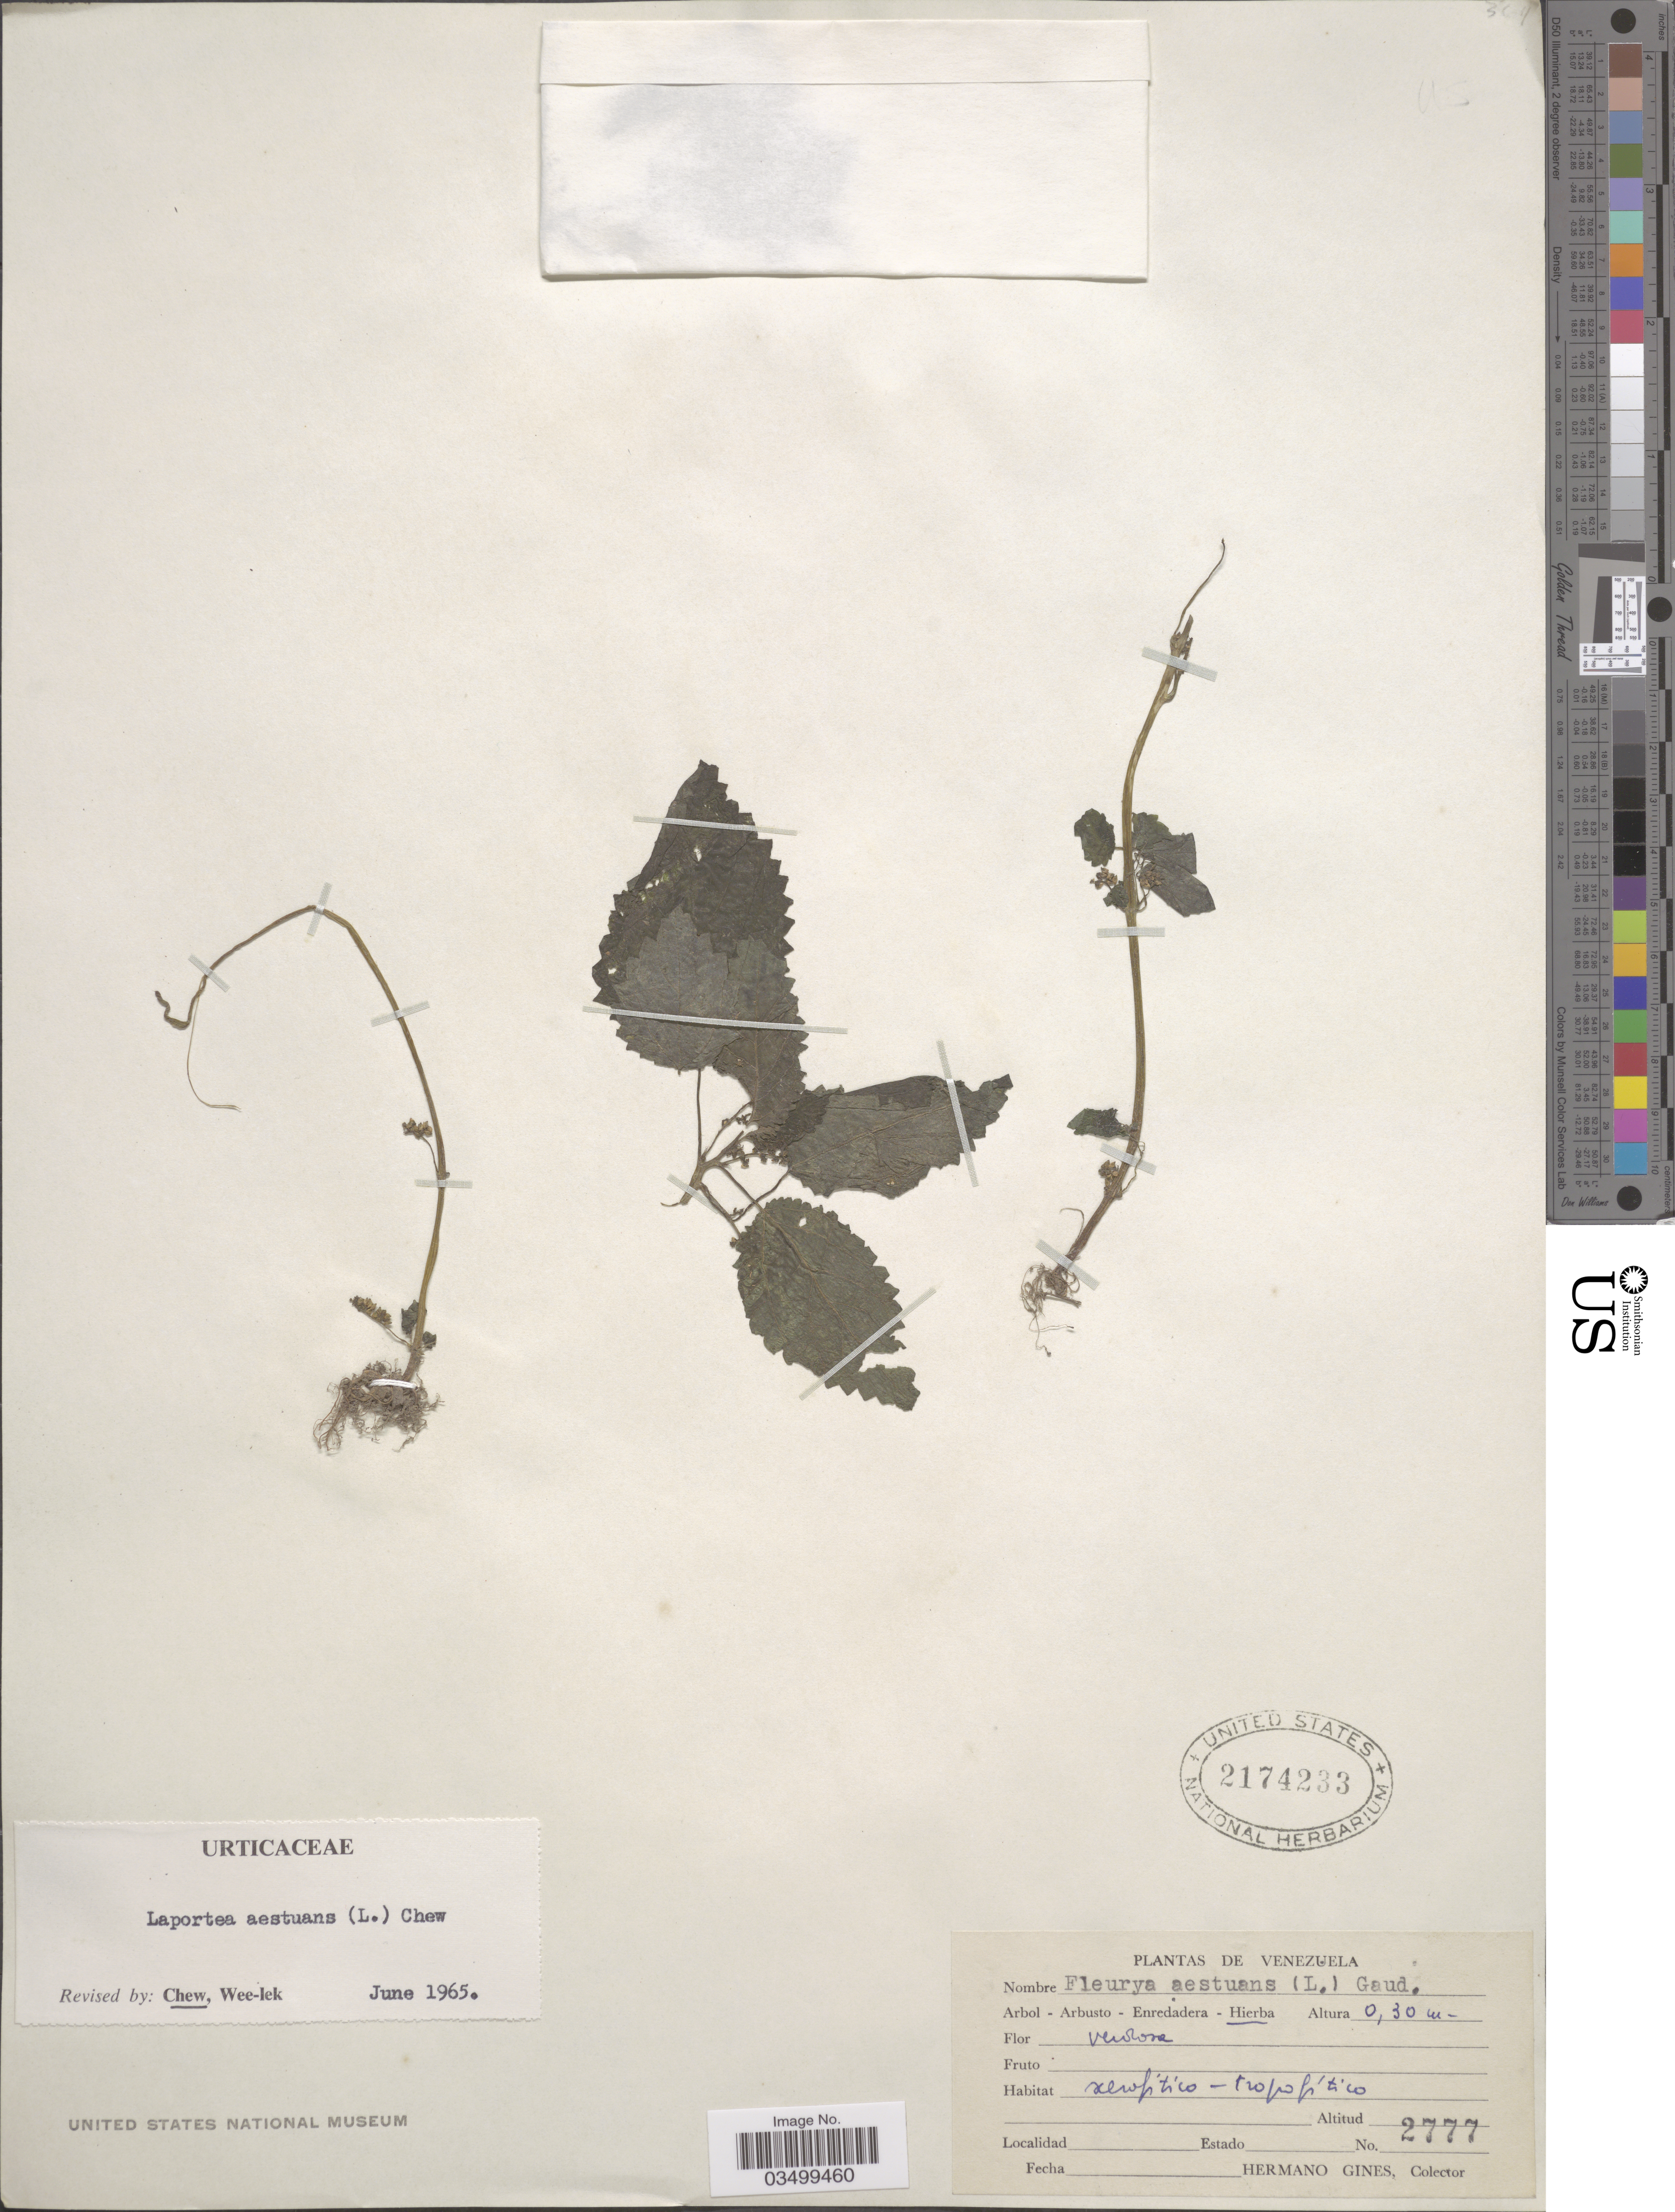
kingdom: Plantae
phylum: Tracheophyta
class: Magnoliopsida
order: Rosales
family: Urticaceae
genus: Laportea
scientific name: Laportea aestuans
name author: (L.) Chew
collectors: Bro. Gines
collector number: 2777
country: Venezuela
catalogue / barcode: US 2174233